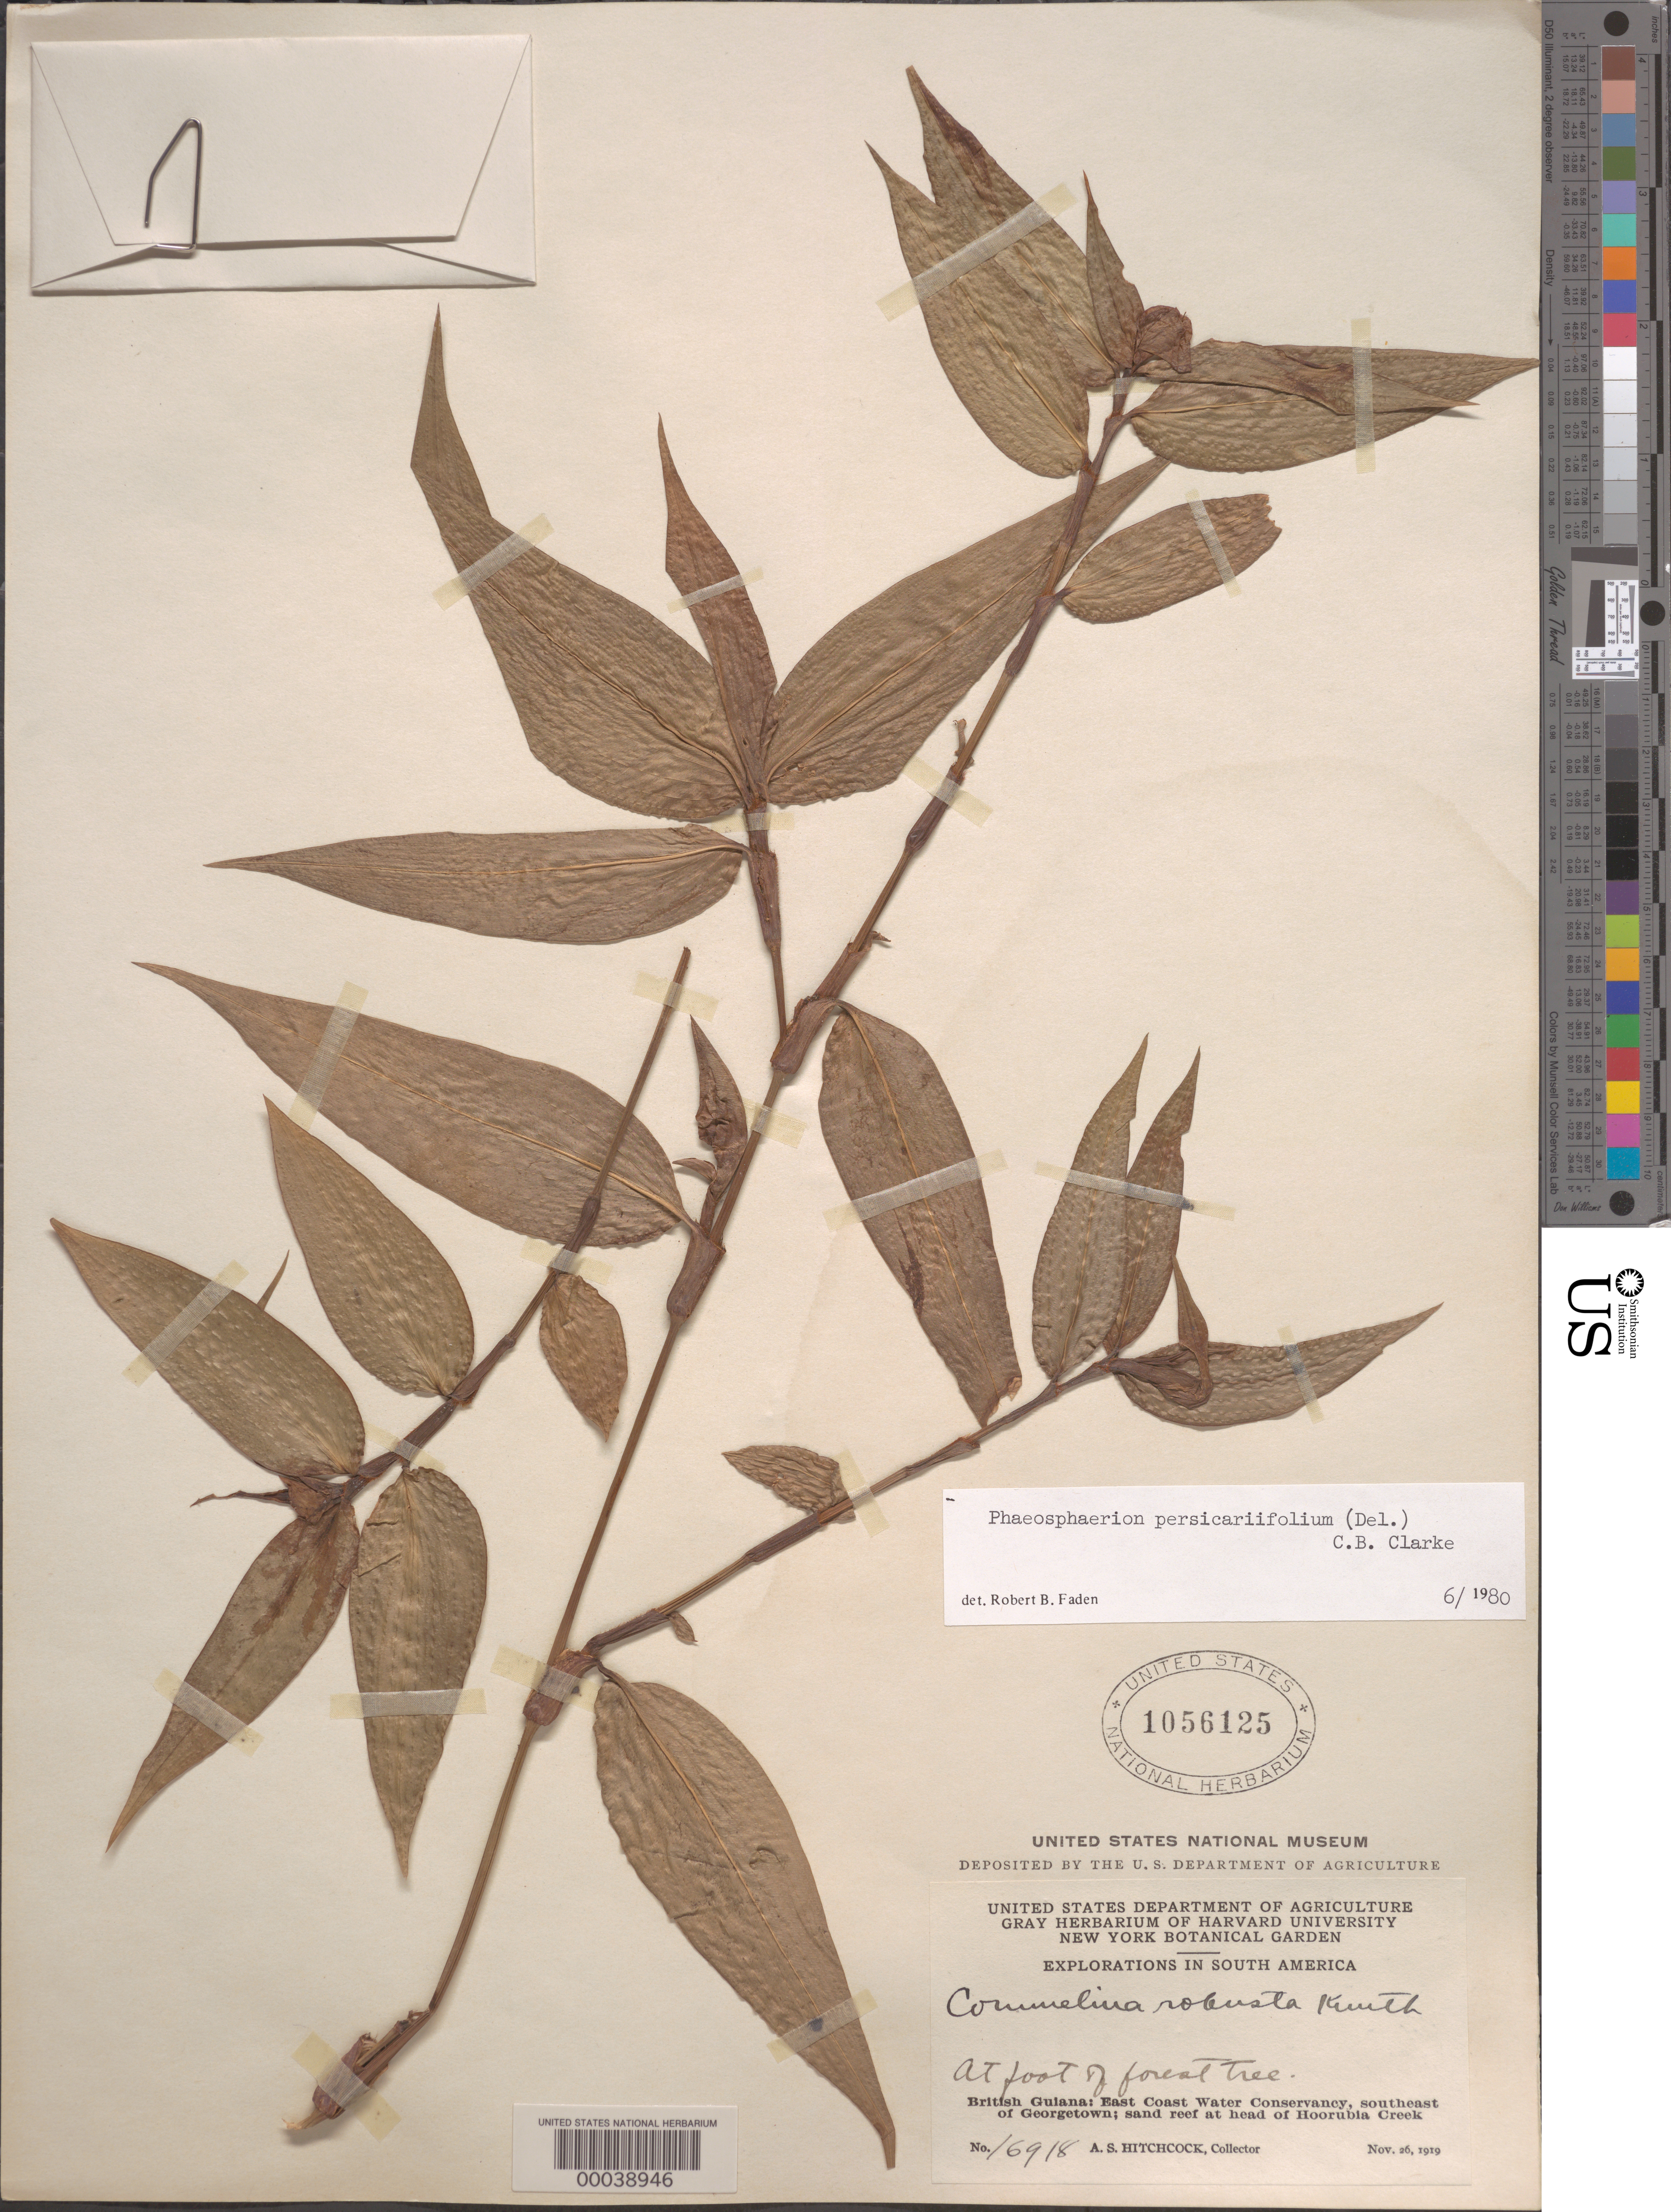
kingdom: Plantae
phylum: Tracheophyta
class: Liliopsida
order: Commelinales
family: Commelinaceae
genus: Commelina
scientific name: Commelina rufipes var. glabrata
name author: (D.R. Hunt) Faden & D.R. Hunt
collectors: A. S. Hitchcock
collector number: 16918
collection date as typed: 26 Nov 1919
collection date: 1919-11-26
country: Guyana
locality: East coast water conservancy, se of georgetown, sand reef at head of hoorubia creek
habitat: At foot of forest tree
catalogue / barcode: US 1056125